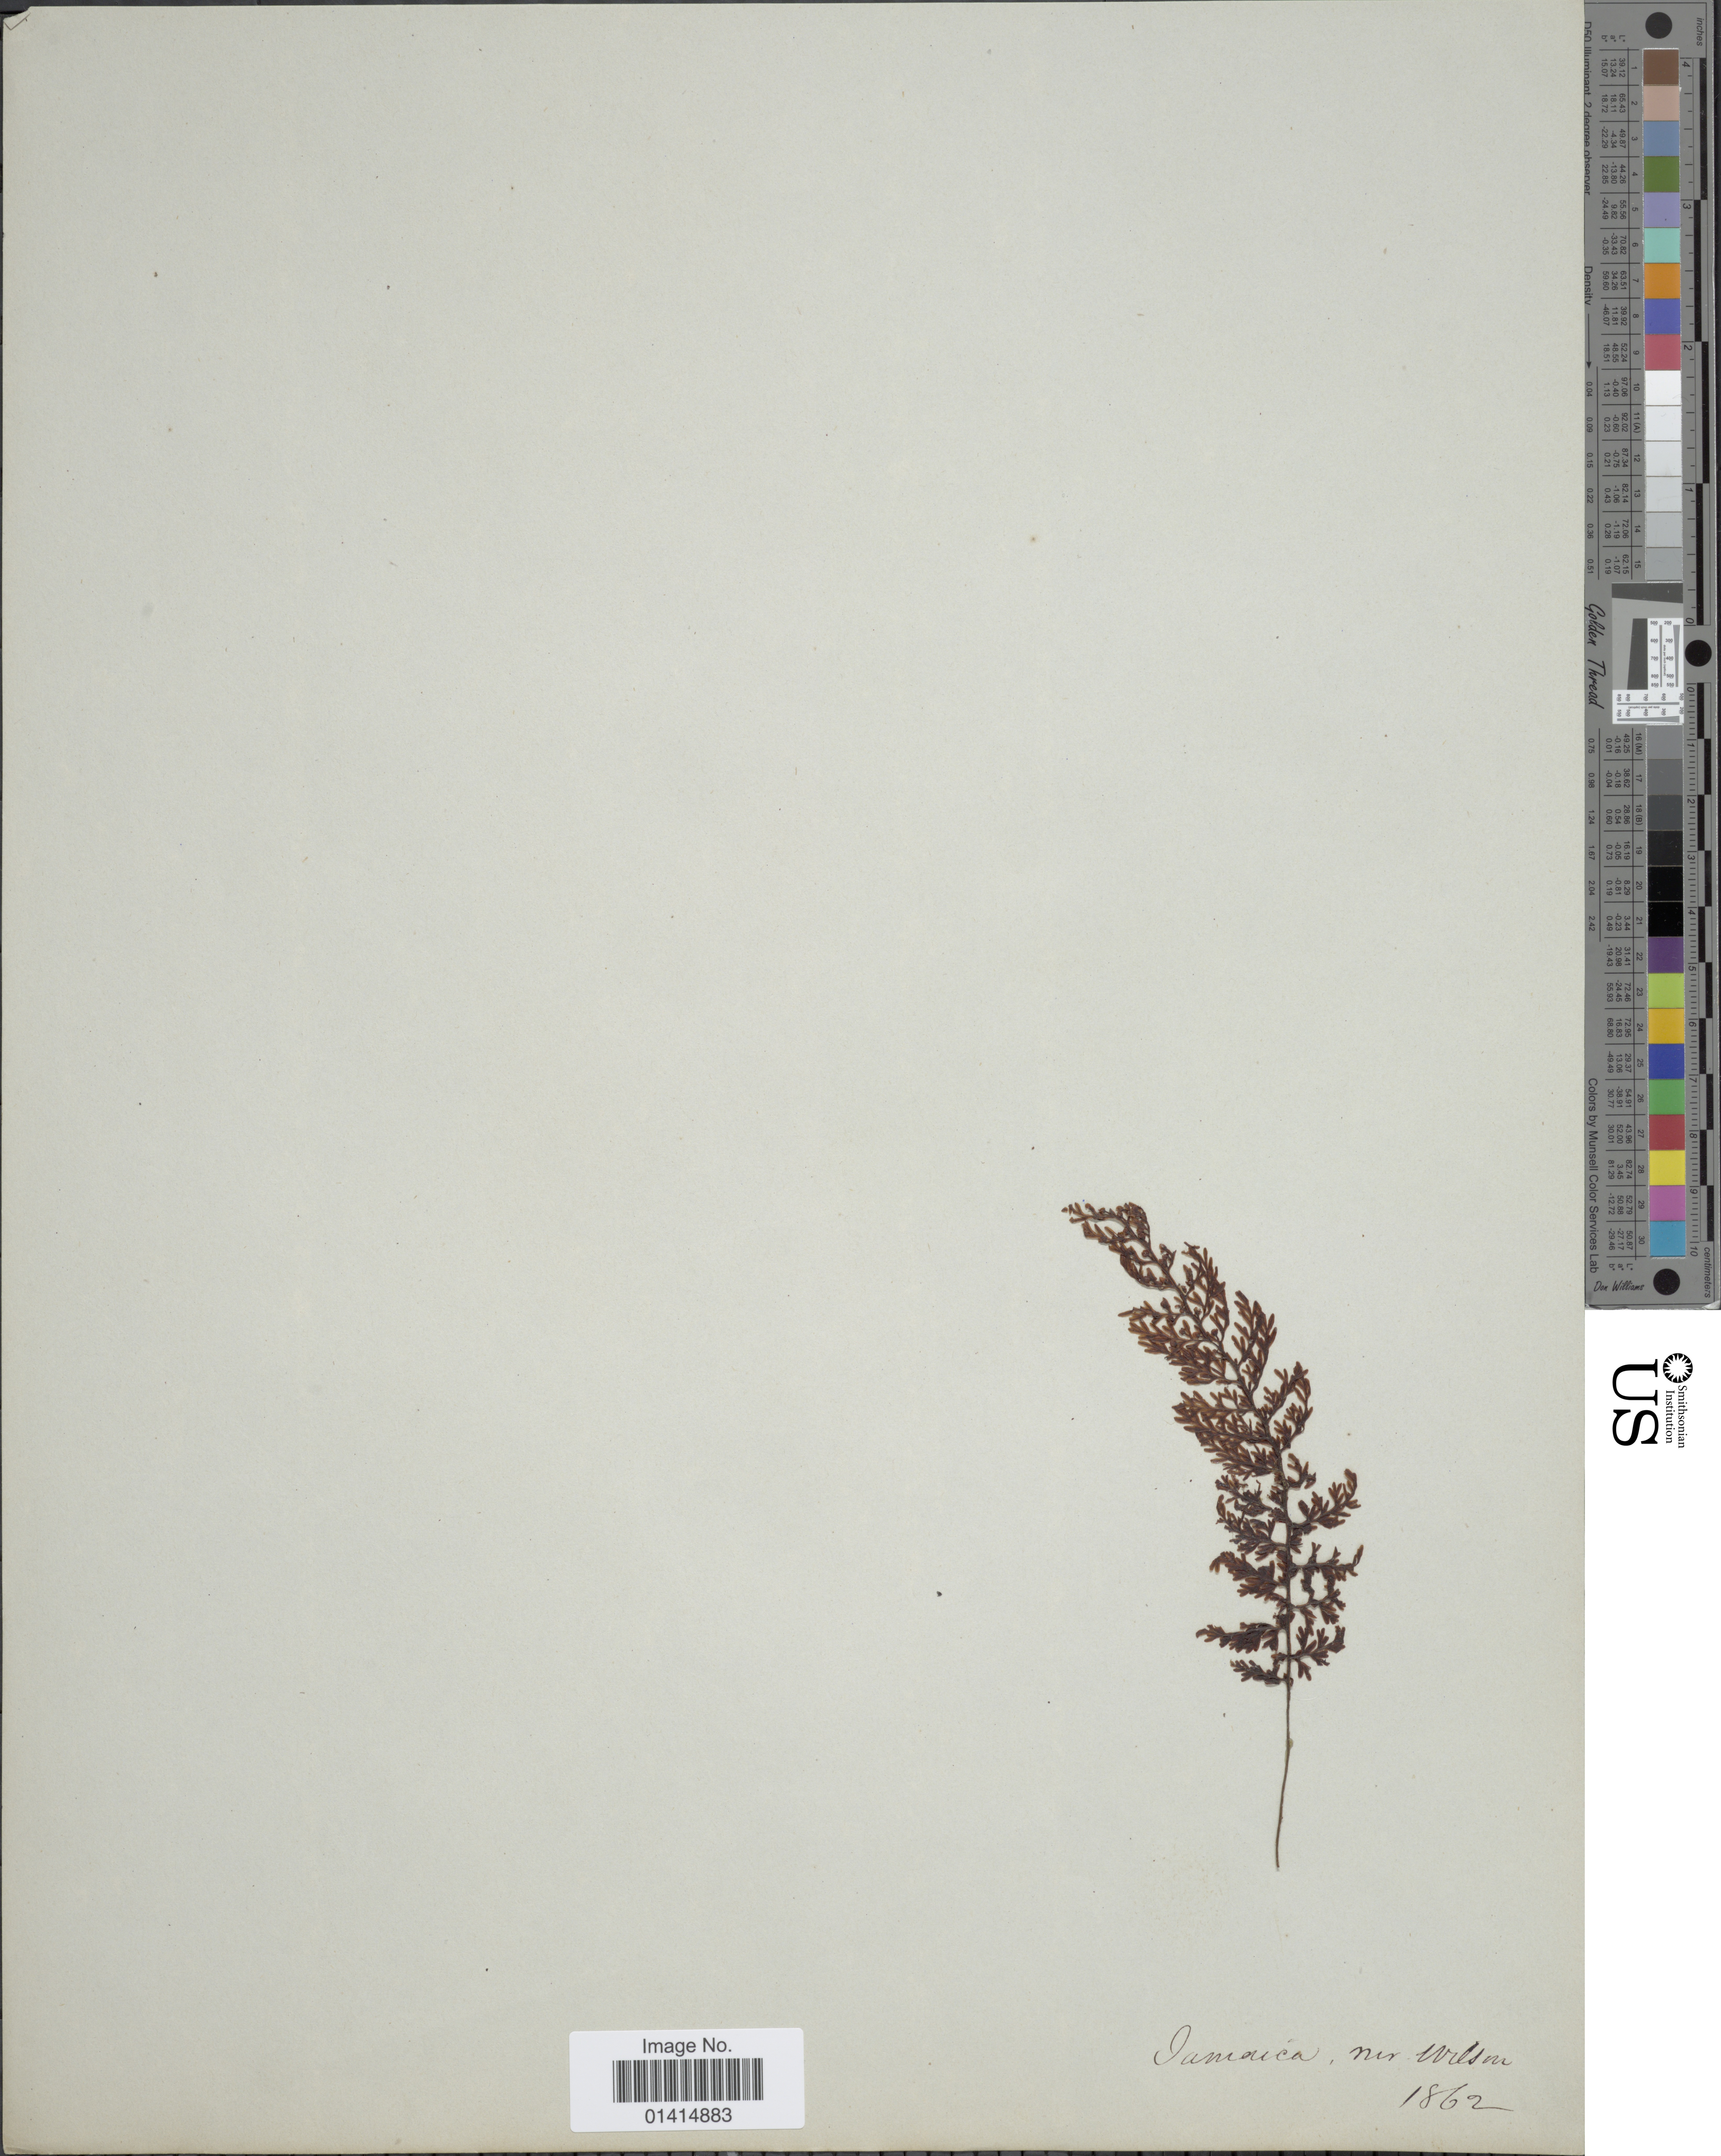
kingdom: Plantae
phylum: Tracheophyta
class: Polypodiopsida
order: Hymenophyllales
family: Hymenophyllaceae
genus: Hymenophyllum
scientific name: Hymenophyllum axillare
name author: Sw.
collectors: -- Wilson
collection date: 1862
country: Jamaica